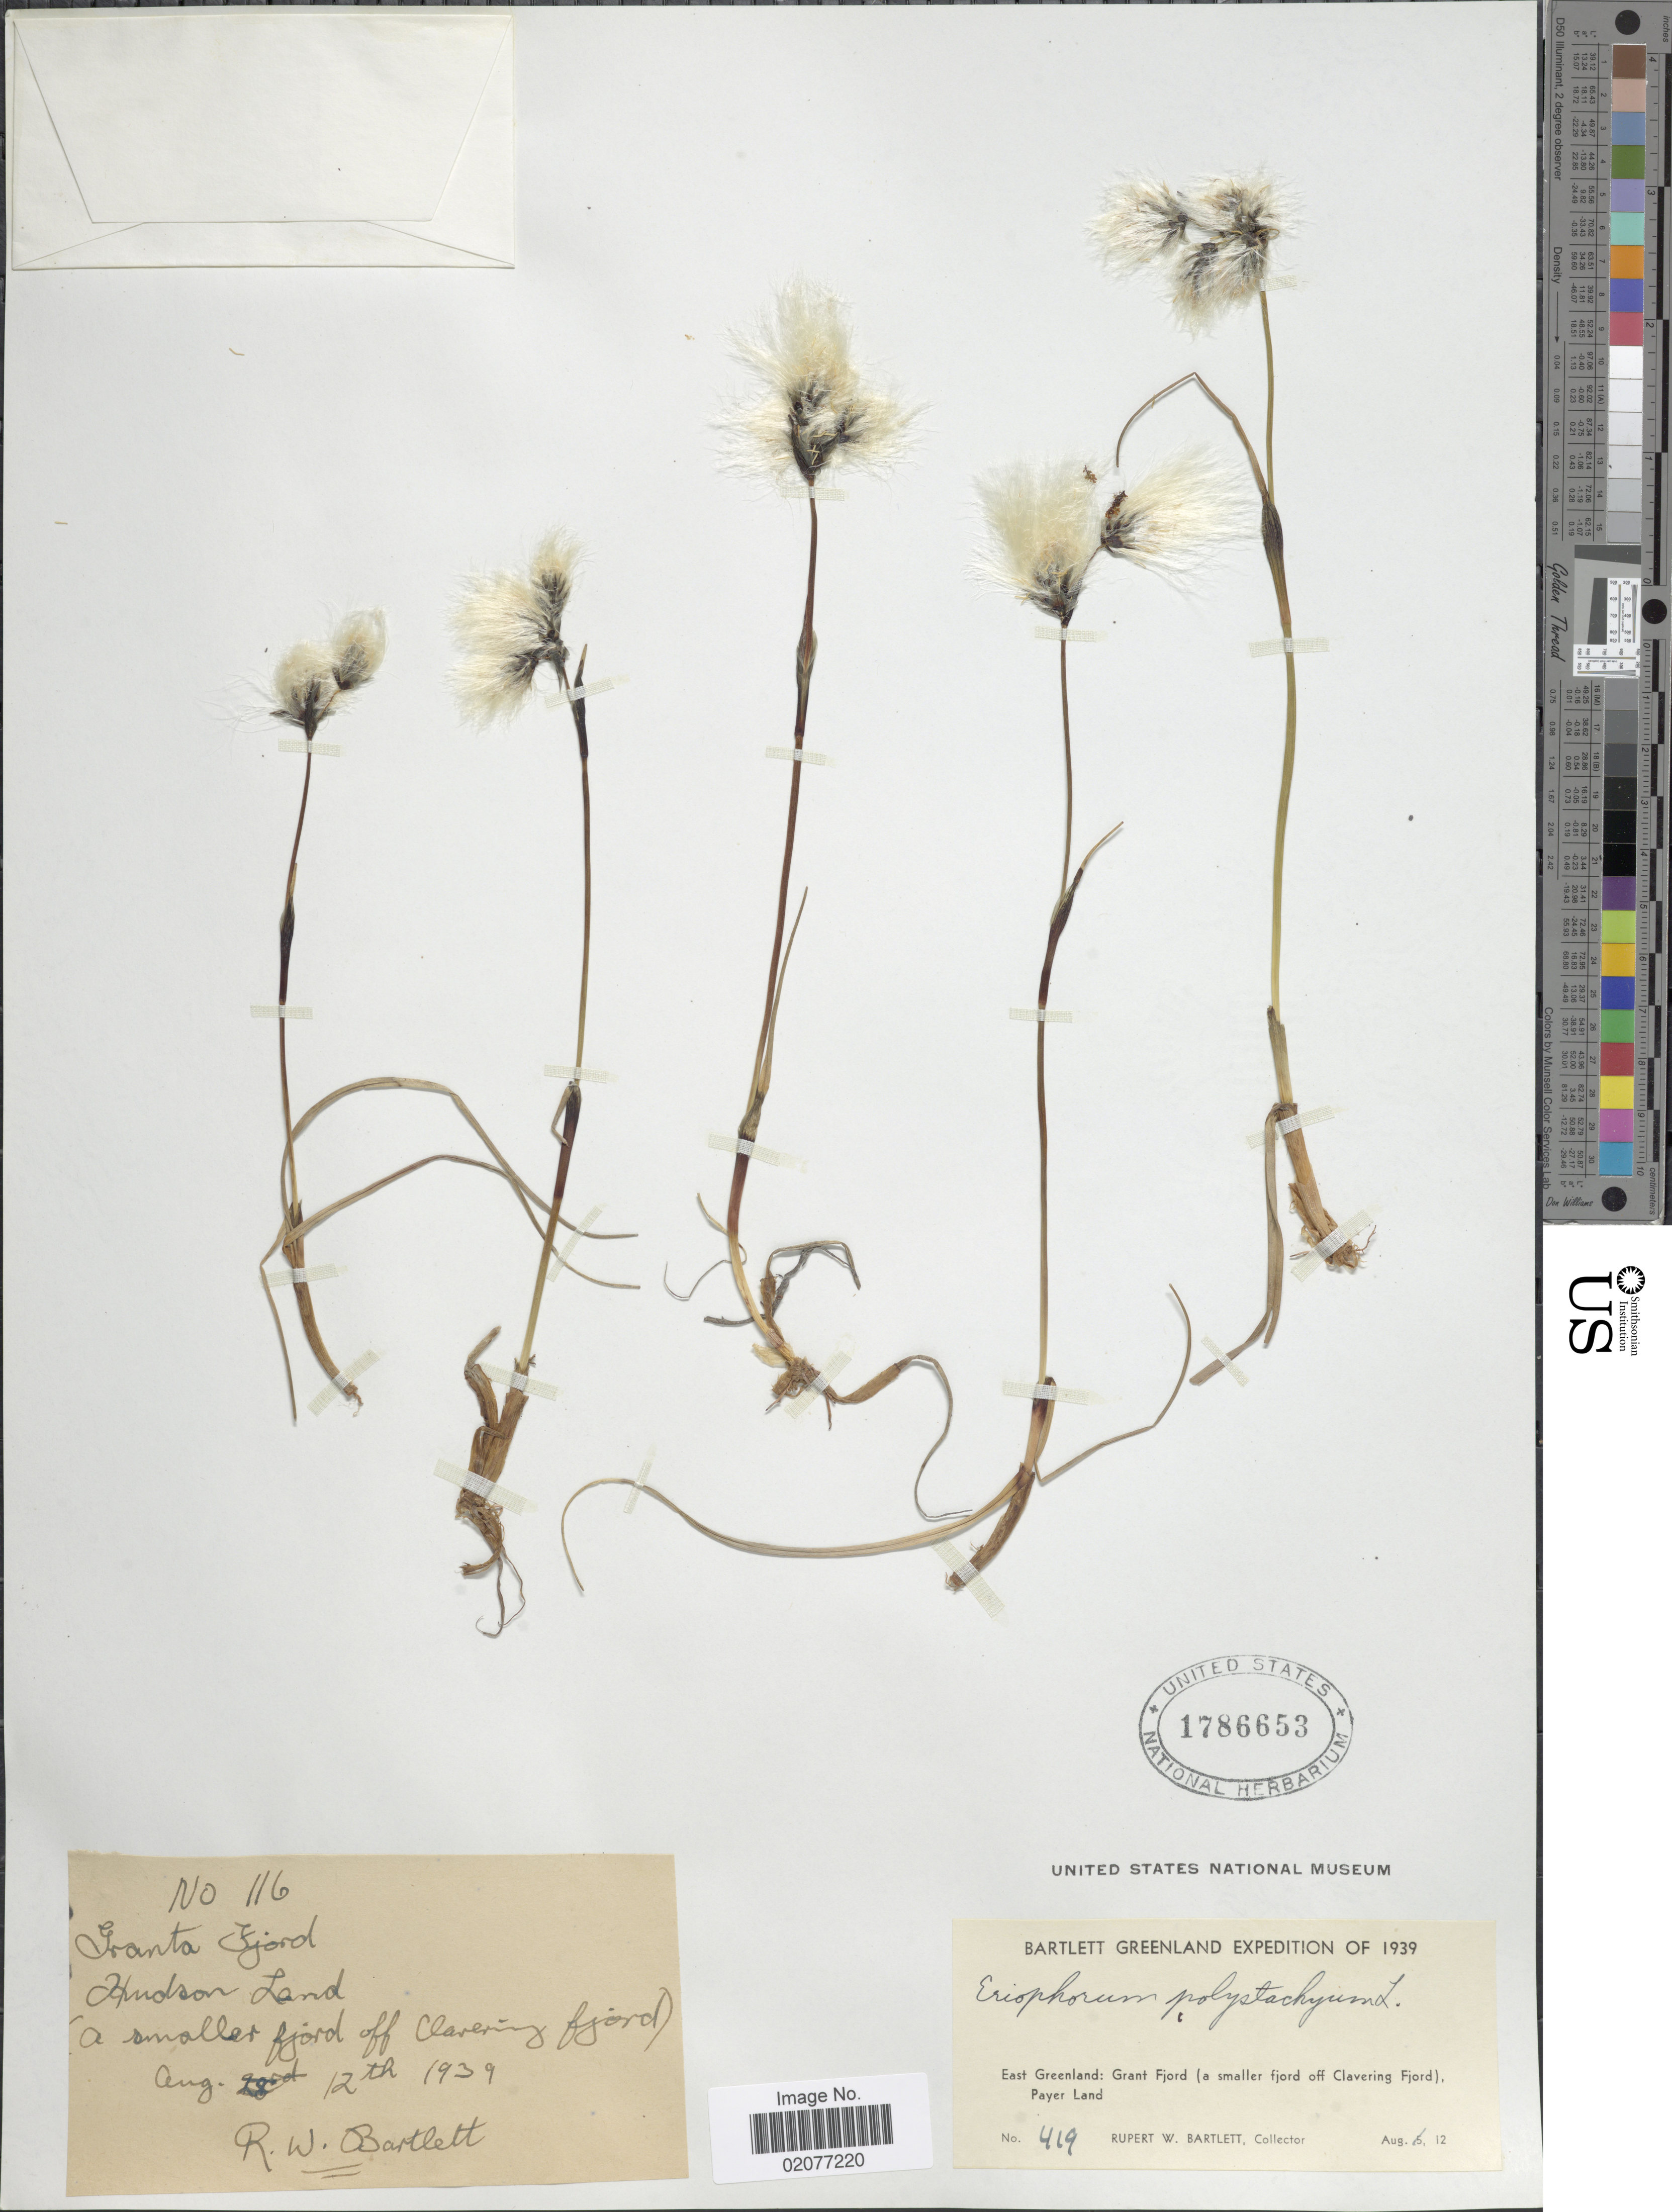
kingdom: Plantae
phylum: Tracheophyta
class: Liliopsida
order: Poales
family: Cyperaceae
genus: Eriophorum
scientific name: Eriophorum angustifolium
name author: Honck.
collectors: R. W. Bartlett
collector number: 419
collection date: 1939-08-12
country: Greenland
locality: East Greenland: Grant Fjord (a smaller fjord off Clavering Fjord) Payer Land.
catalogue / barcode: US 1786653